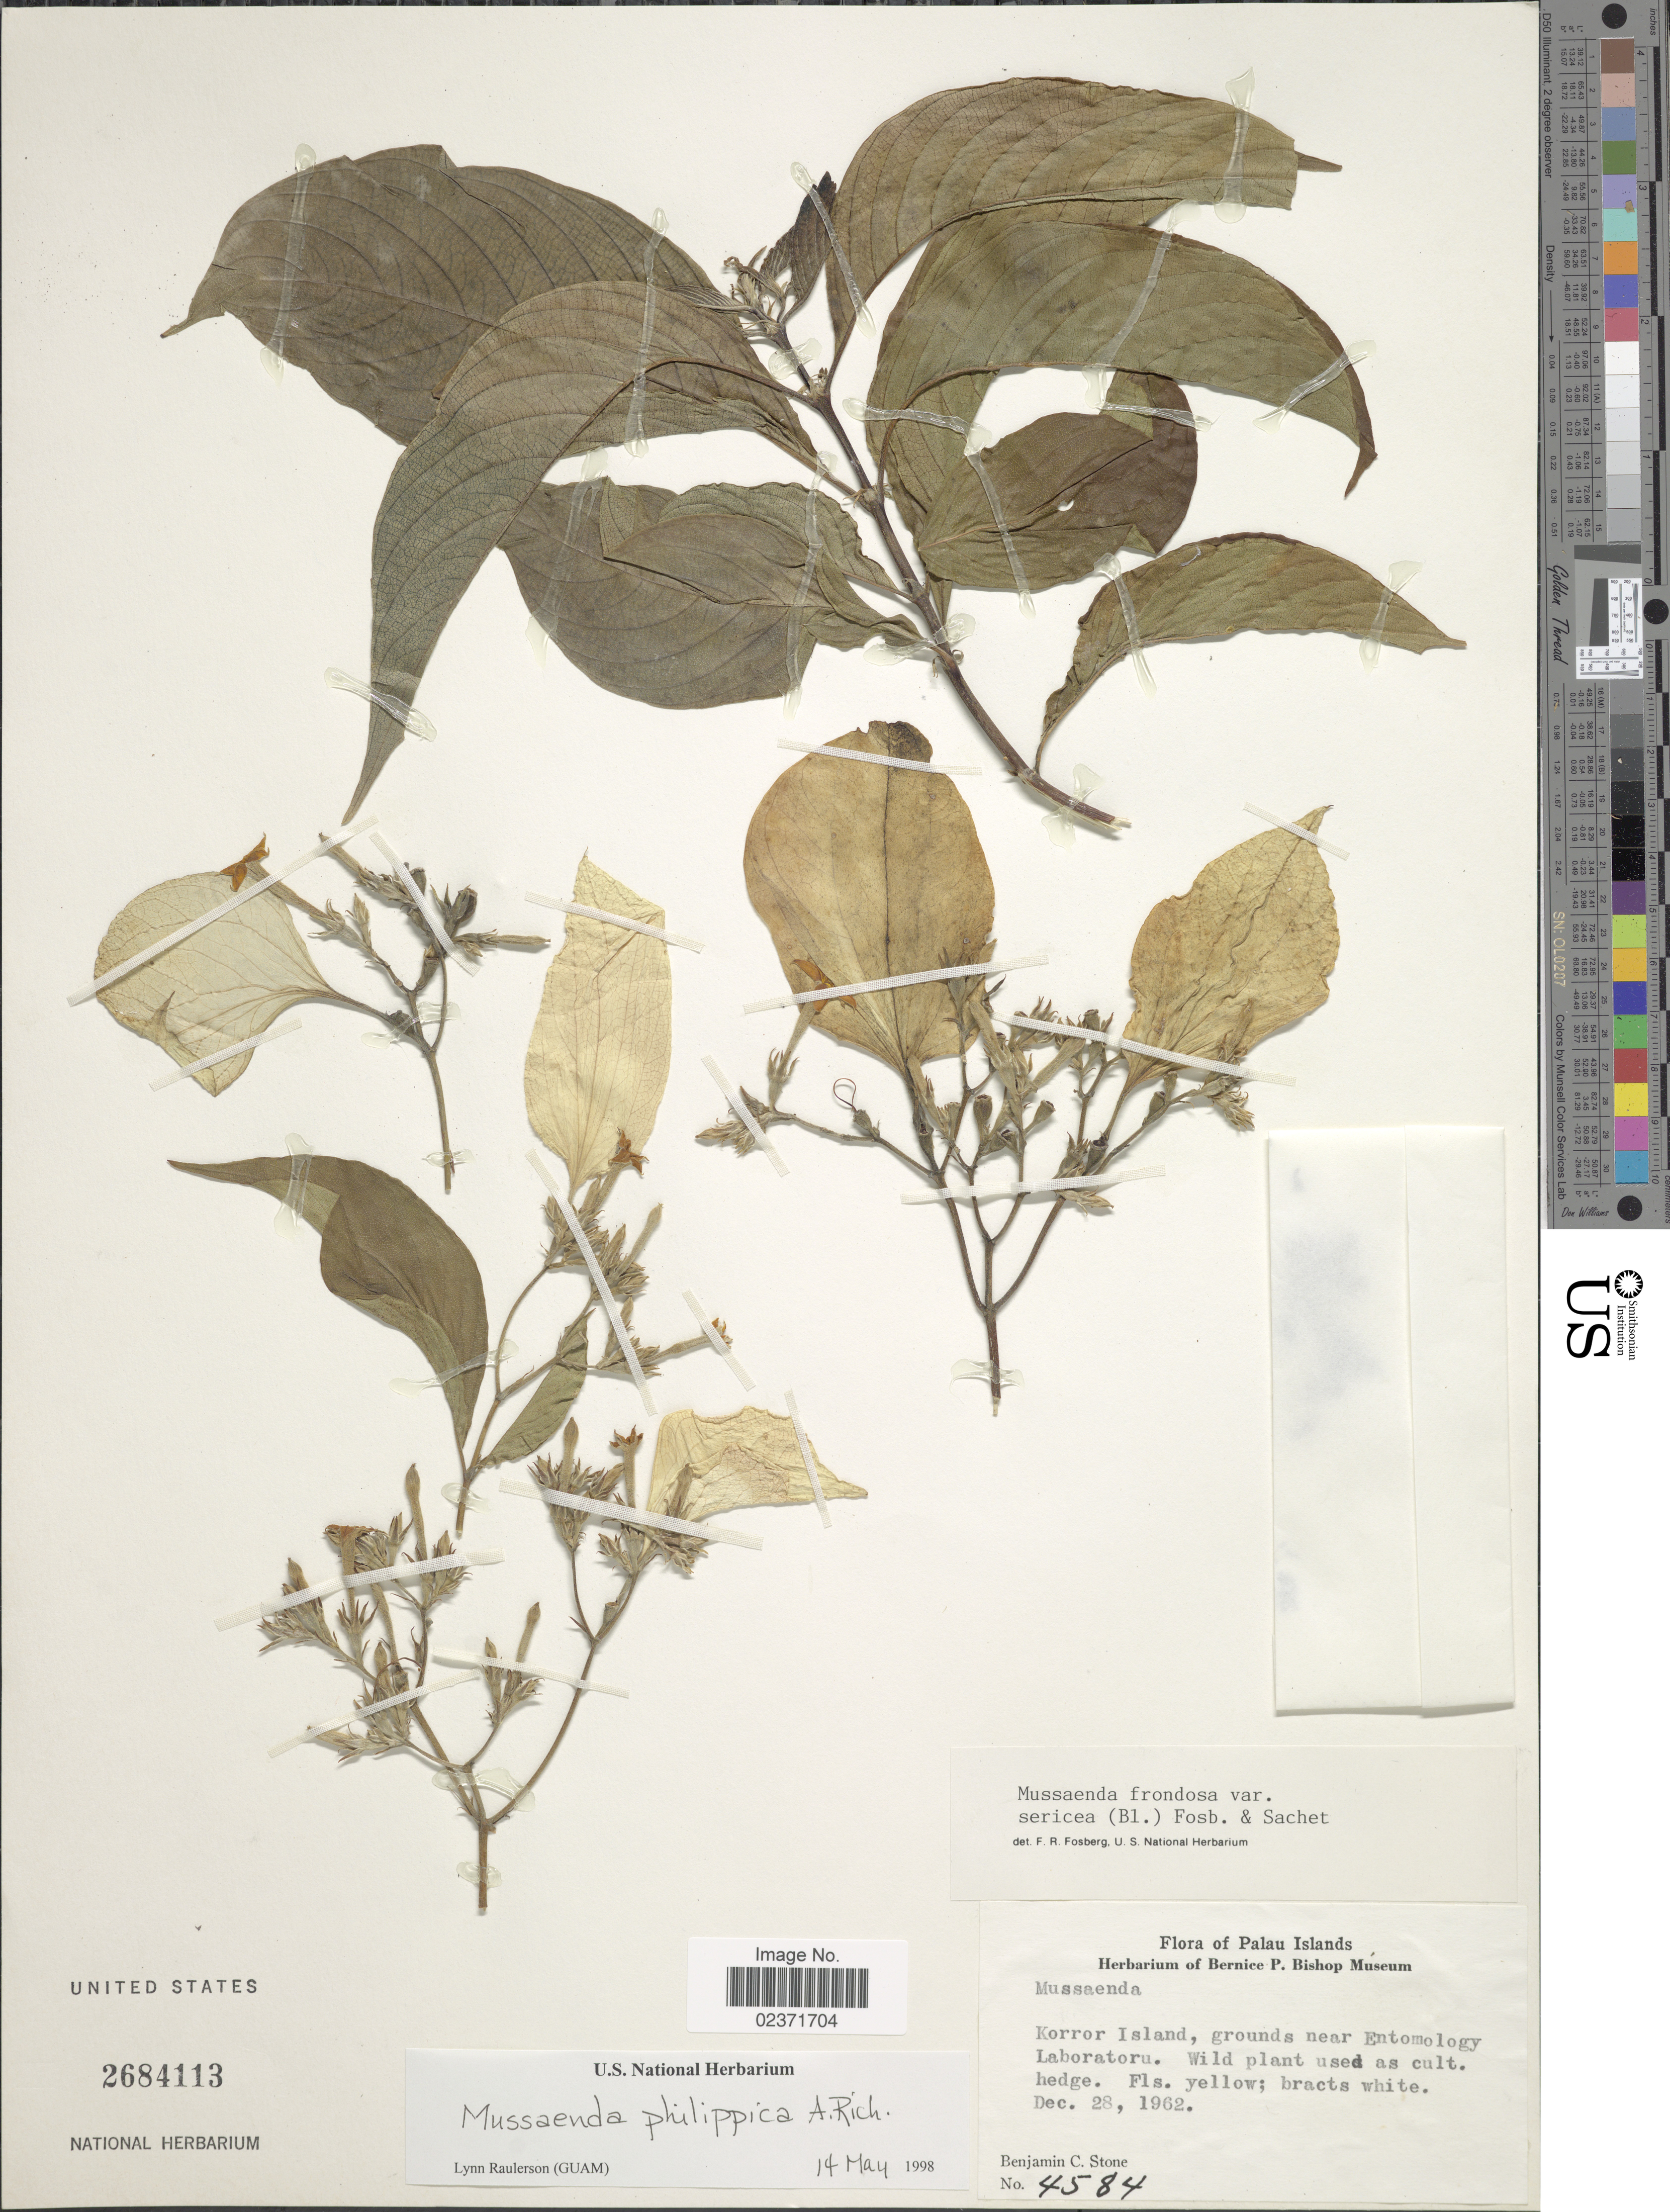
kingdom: Plantae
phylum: Tracheophyta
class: Magnoliopsida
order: Gentianales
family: Rubiaceae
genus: Mussaenda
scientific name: Mussaenda philippica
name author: A. Rich.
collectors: B. C. Stone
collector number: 4584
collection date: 1962-12-28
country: Palau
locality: Palau Islands. Korror Island, grounds near Entomoly Laboratoru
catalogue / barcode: US 2684113